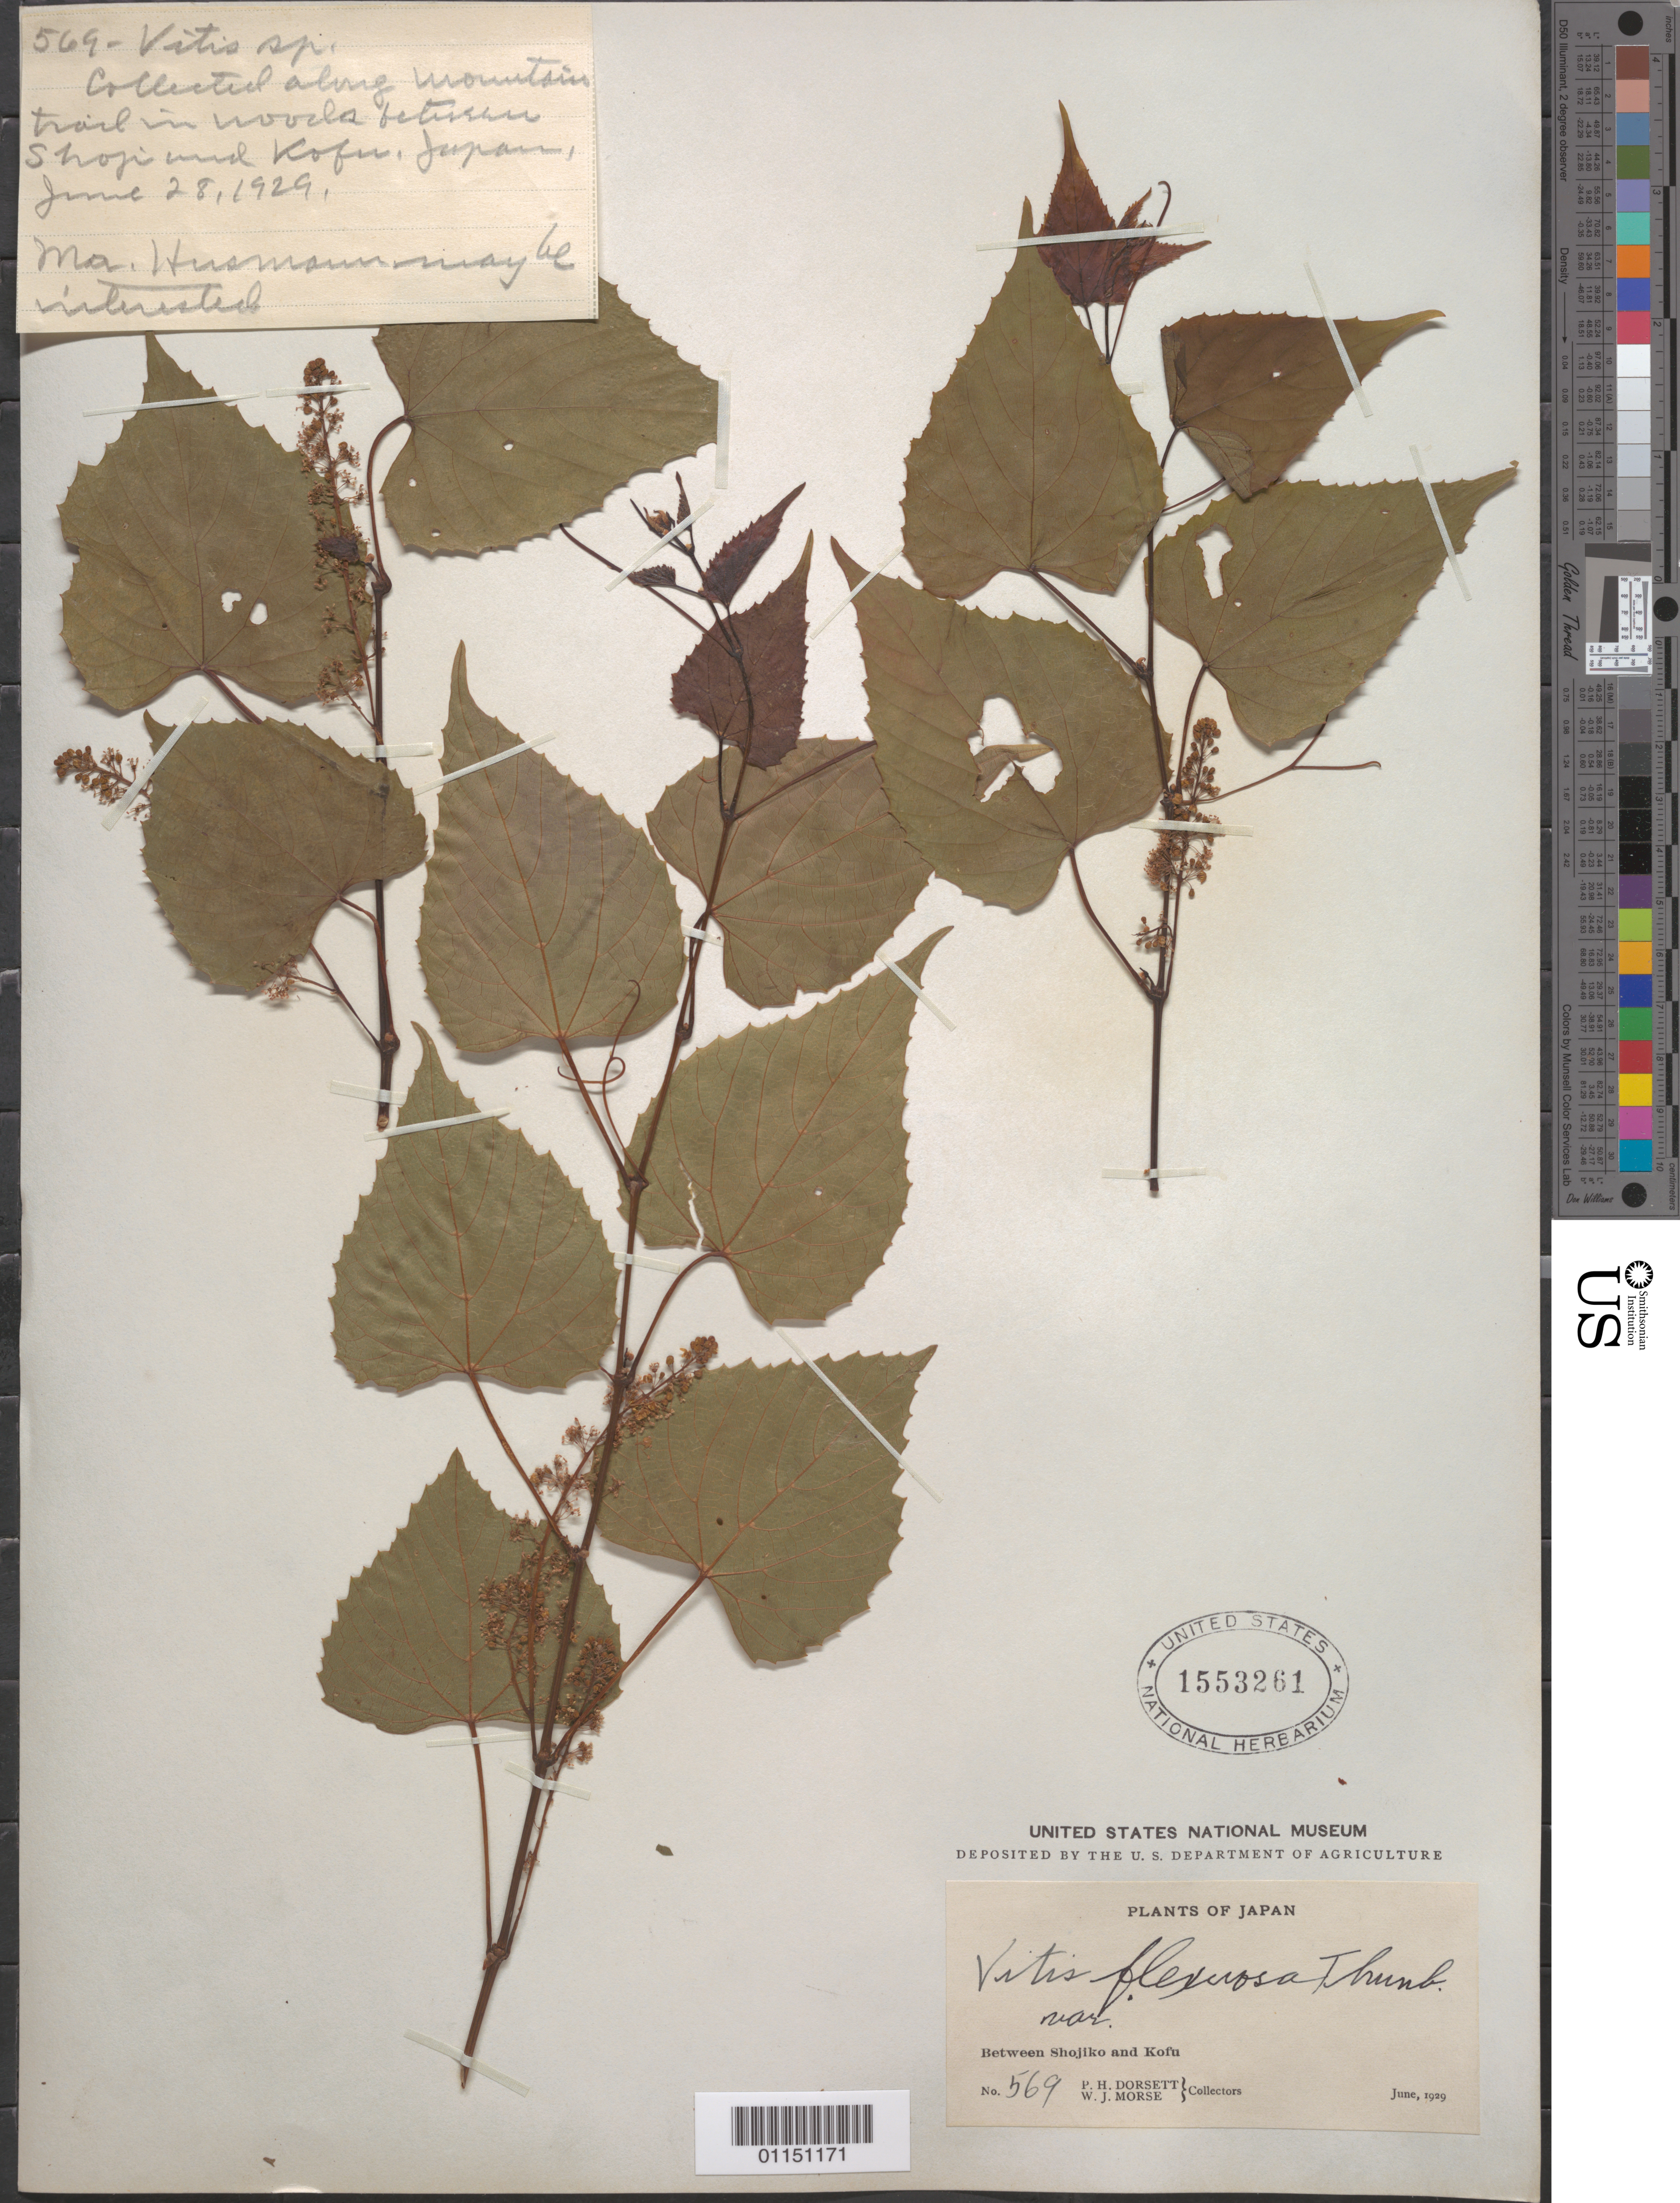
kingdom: Plantae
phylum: Tracheophyta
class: Magnoliopsida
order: Vitales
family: Vitaceae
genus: Vitis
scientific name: Vitis flexuosa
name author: Thunb.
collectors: P. H. Dorsett & W. J. Morse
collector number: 569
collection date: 1929-06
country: Japan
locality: Between Shojiko and Kofu.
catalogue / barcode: US 1553261